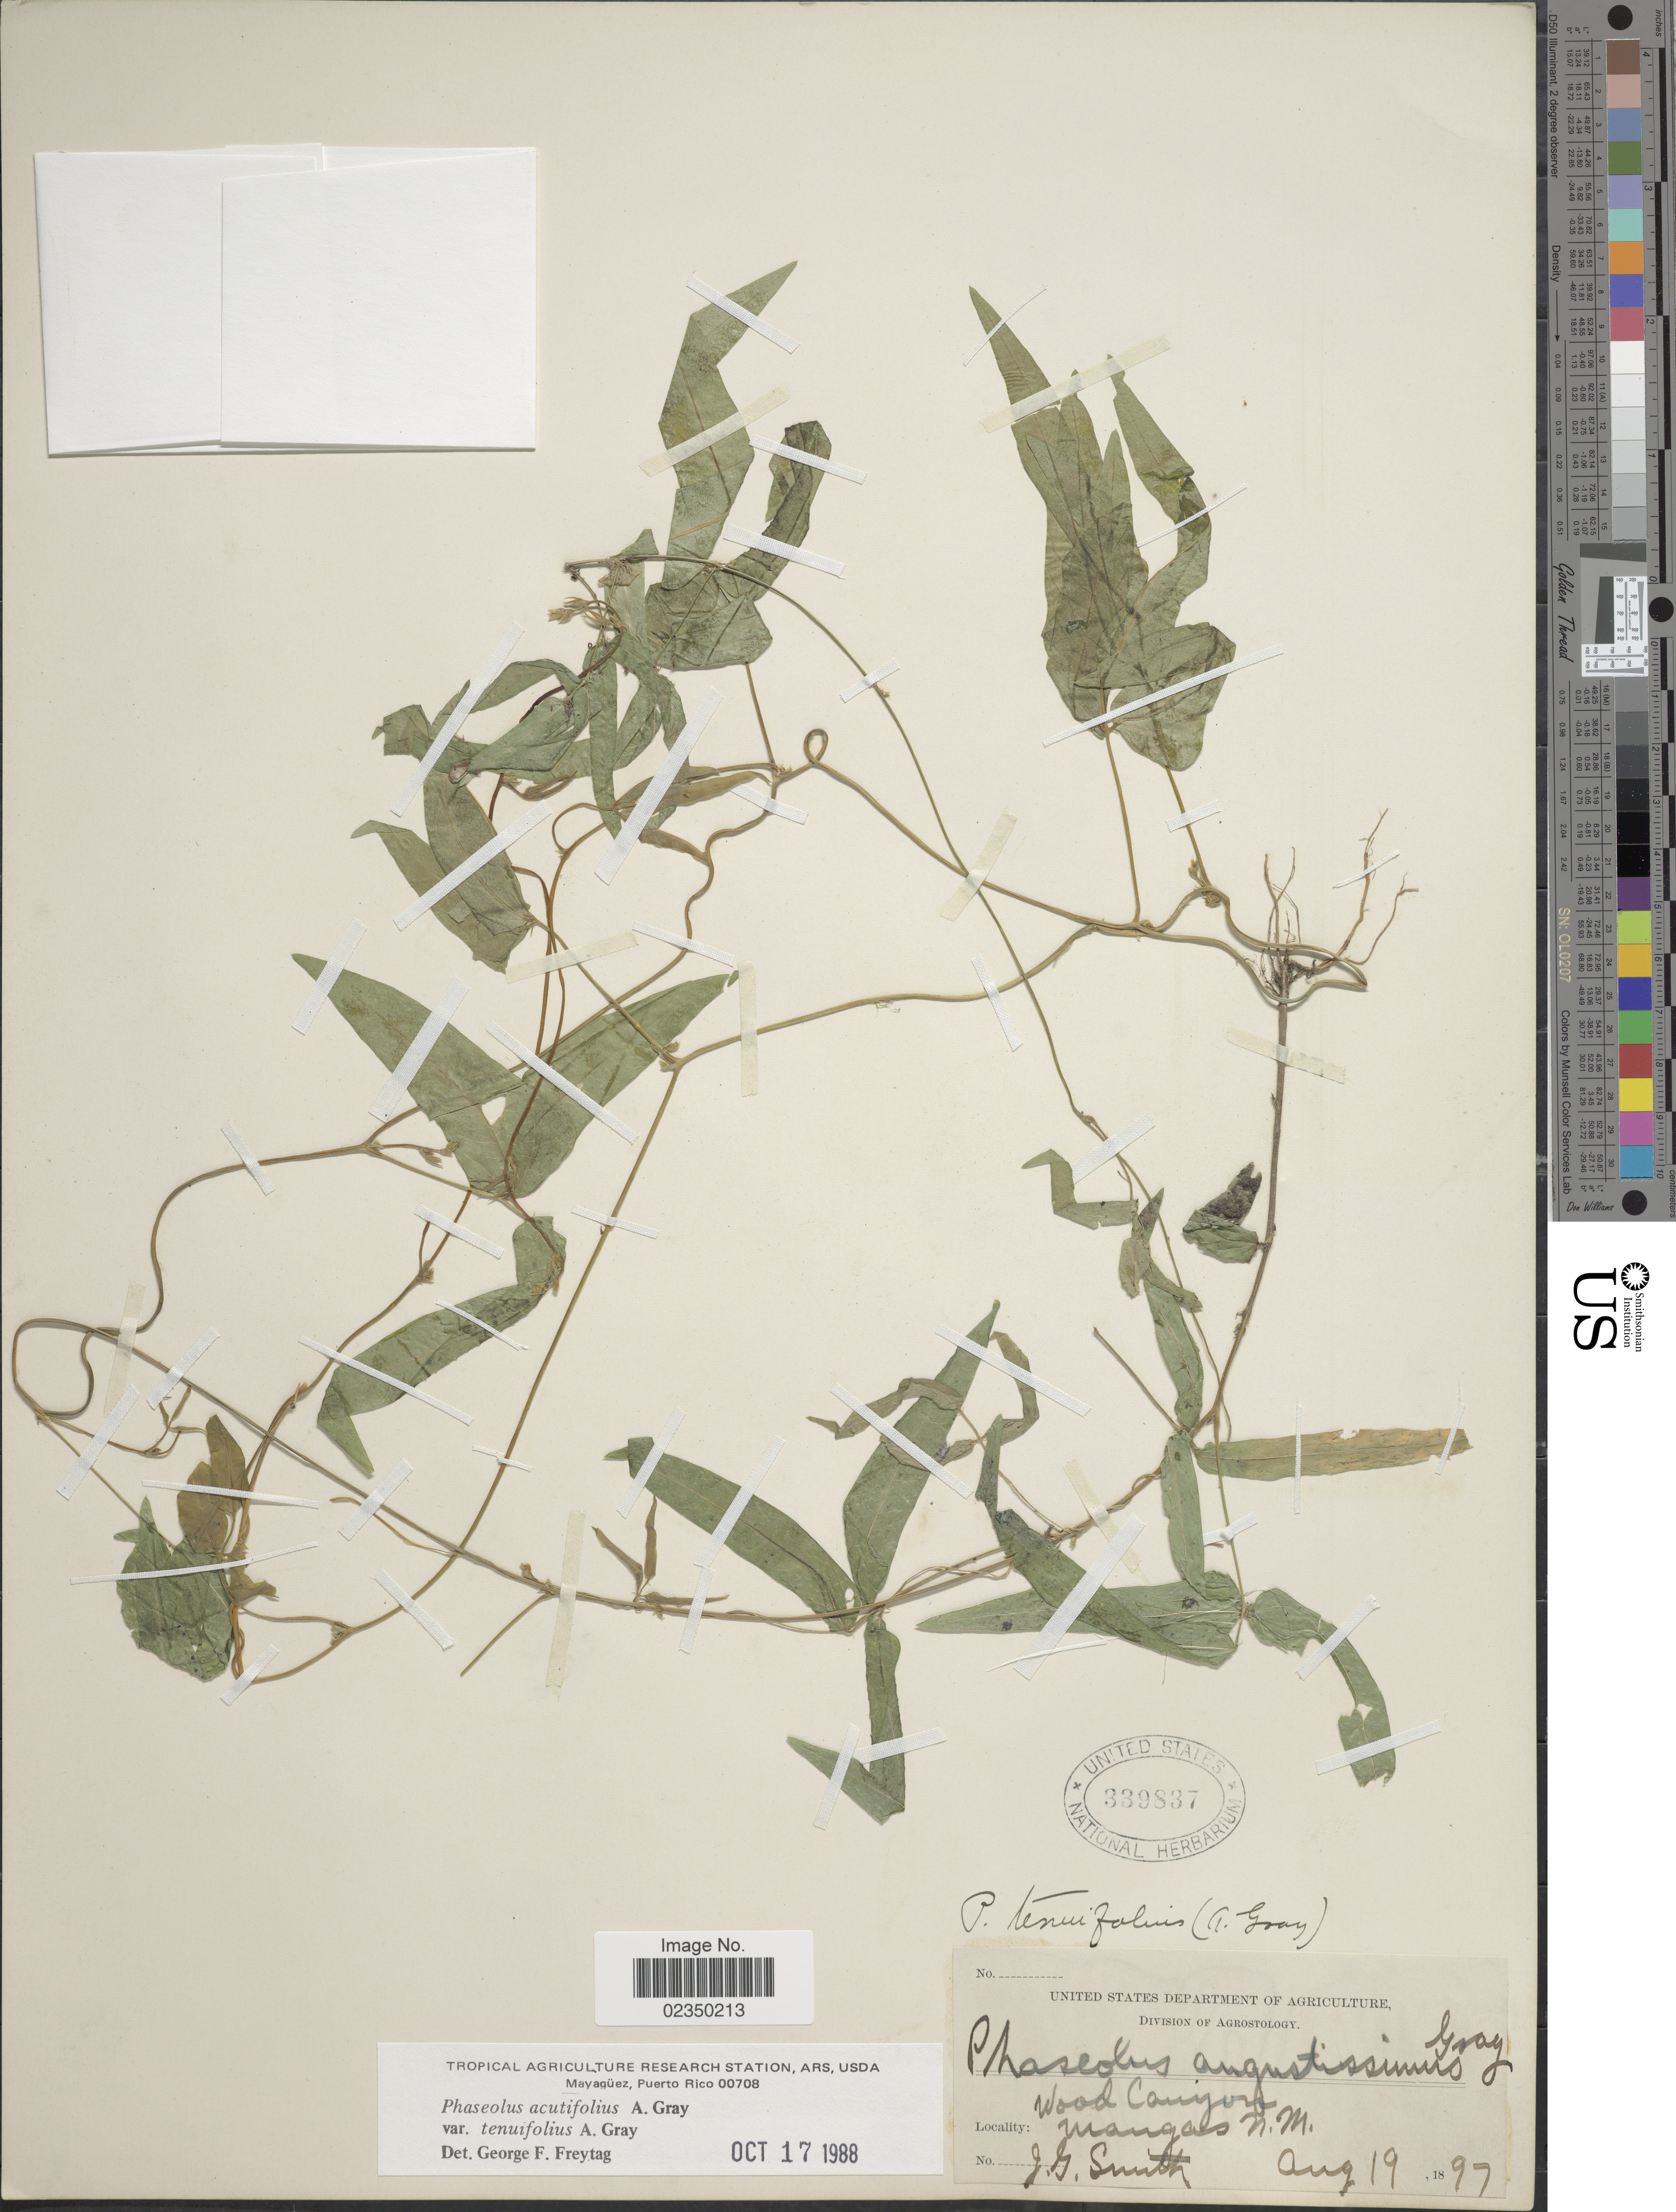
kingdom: Plantae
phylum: Tracheophyta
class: Magnoliopsida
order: Fabales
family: Fabaceae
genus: Phaseolus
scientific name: Phaseolus acutifolius var. tenuifolius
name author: A. Gray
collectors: J. G. Smith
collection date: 1897-08-19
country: United States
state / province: New Mexico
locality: Mangas N.M.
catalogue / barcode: US 339837